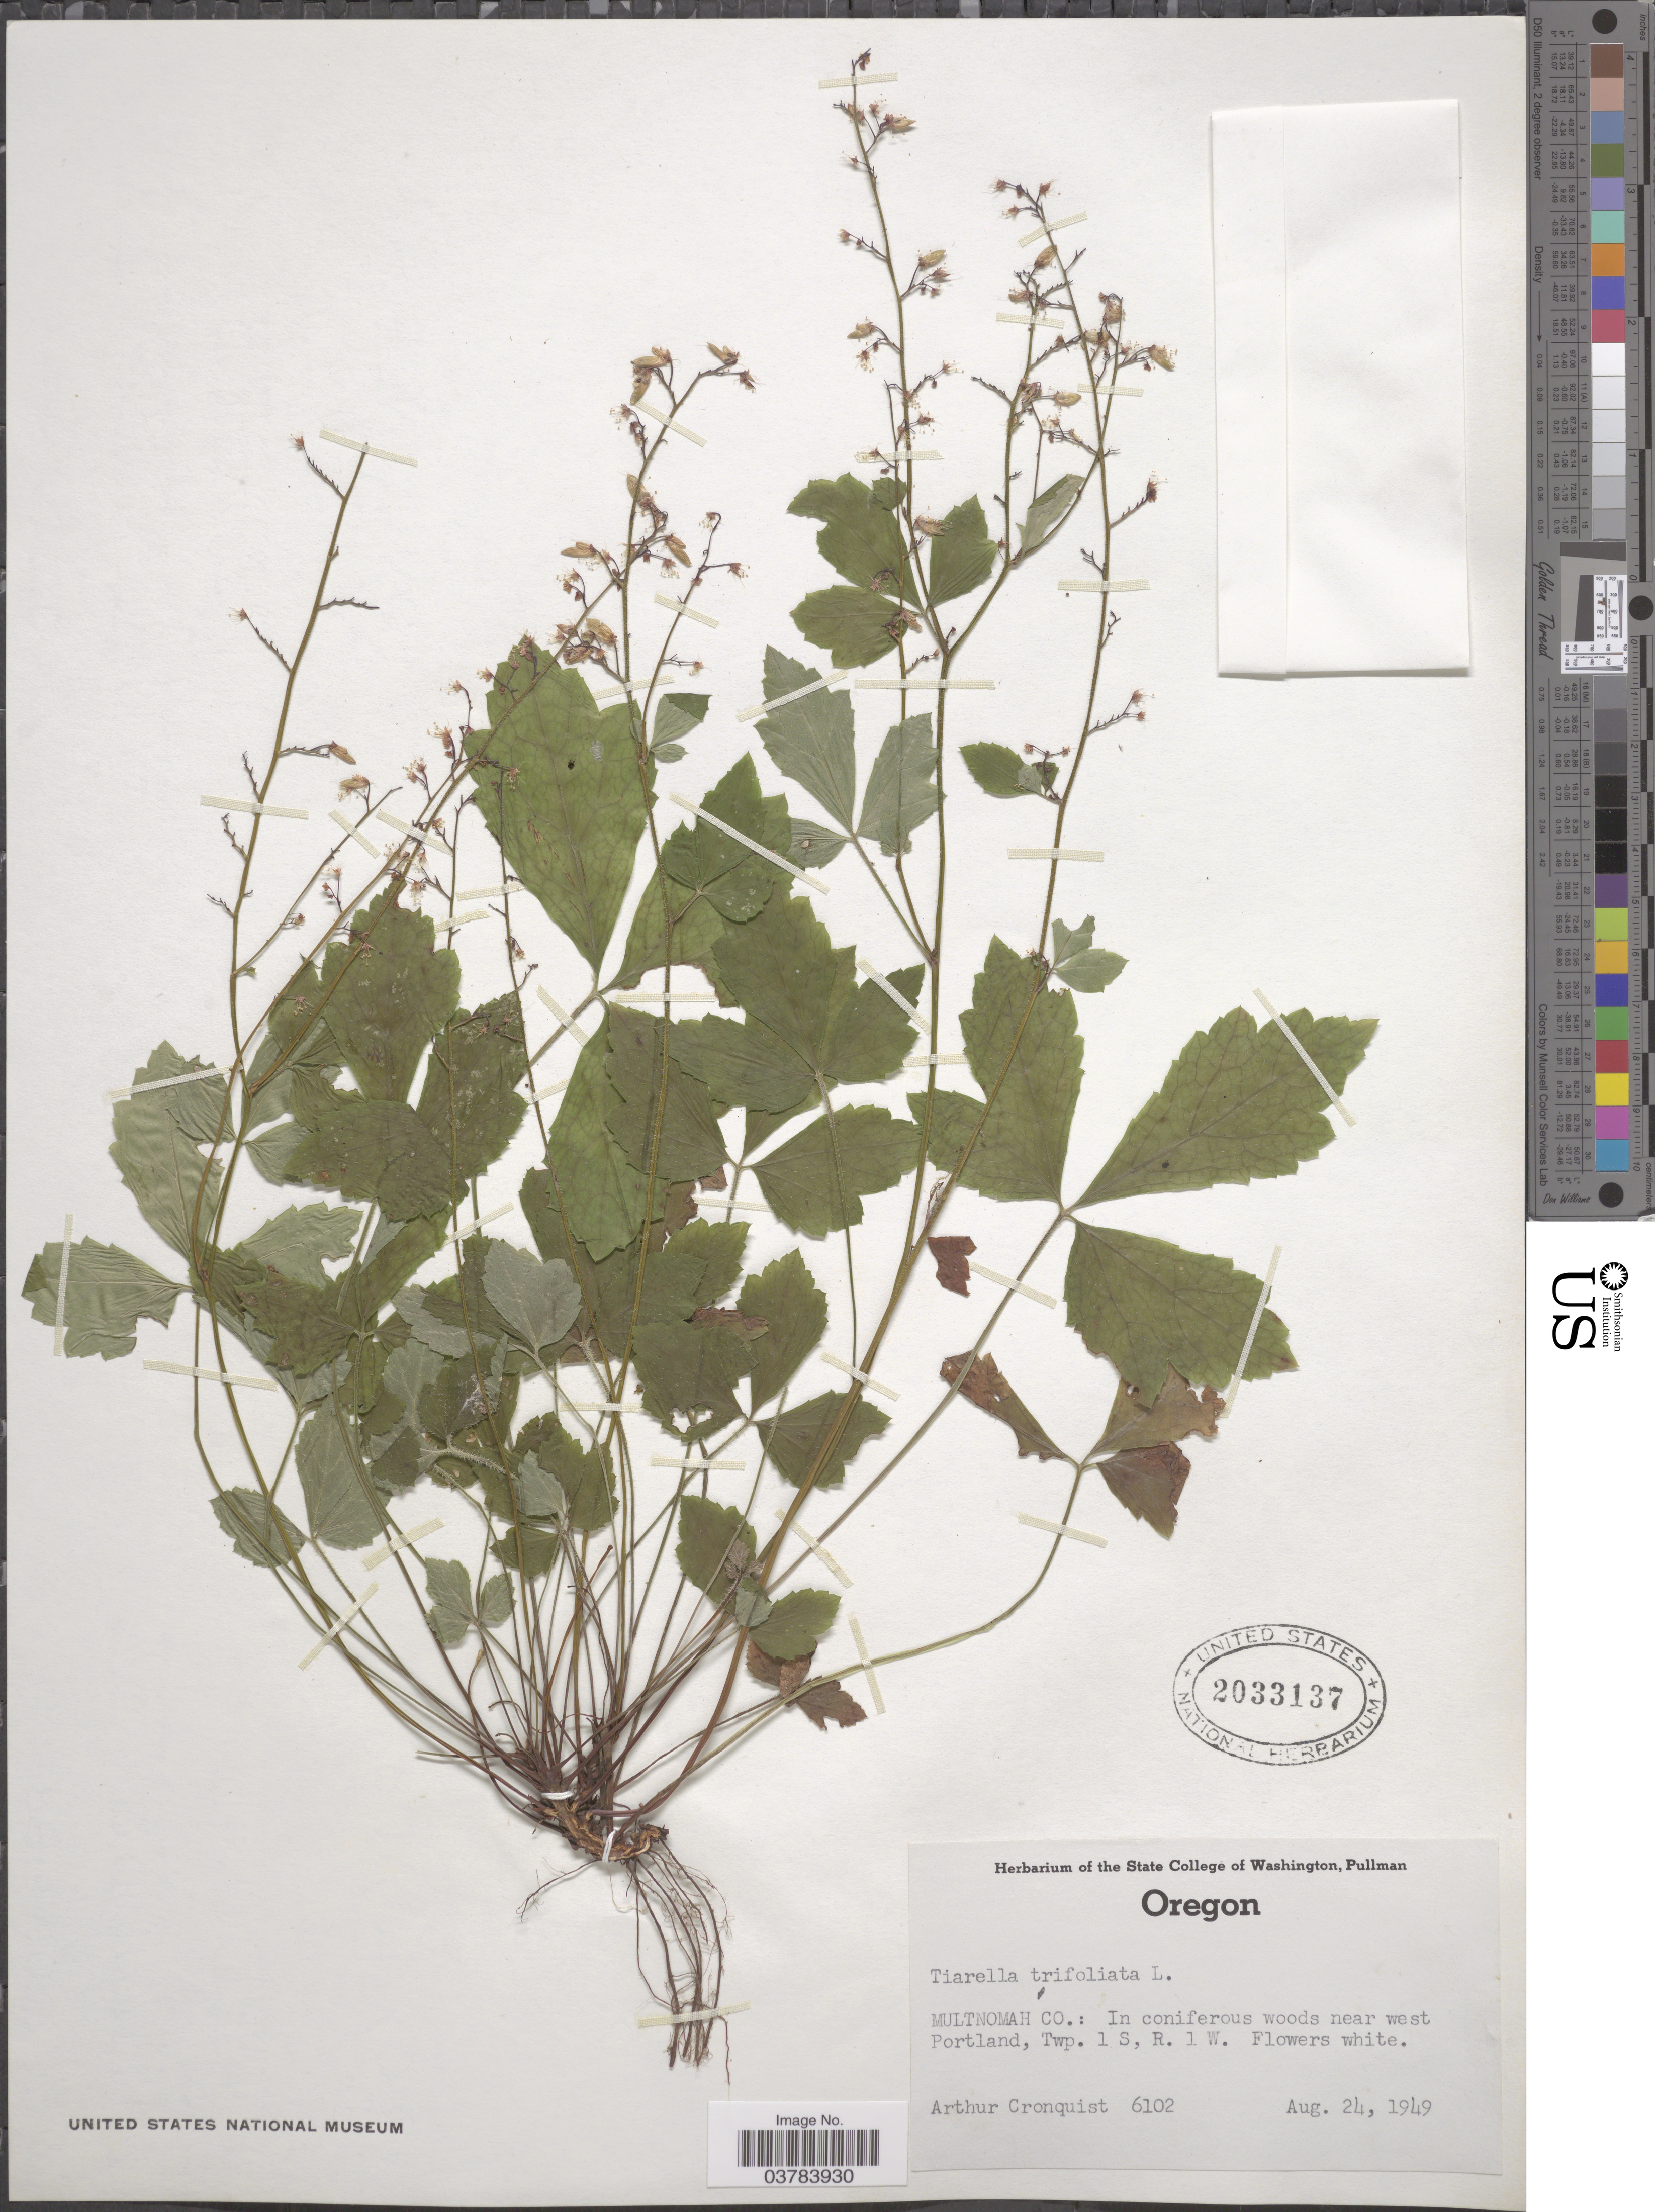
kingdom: Plantae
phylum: Tracheophyta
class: Magnoliopsida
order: Saxifragales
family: Saxifragaceae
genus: Tiarella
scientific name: Tiarella trifoliata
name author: L.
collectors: A. J. Cronquist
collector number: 6102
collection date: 1949-08-24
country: United States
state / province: Oregon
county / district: Multnomah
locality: Multnomah Co.: In coniferous woods near west Portland, Twp. 1 S, R. 1 W.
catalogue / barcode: US 2033137